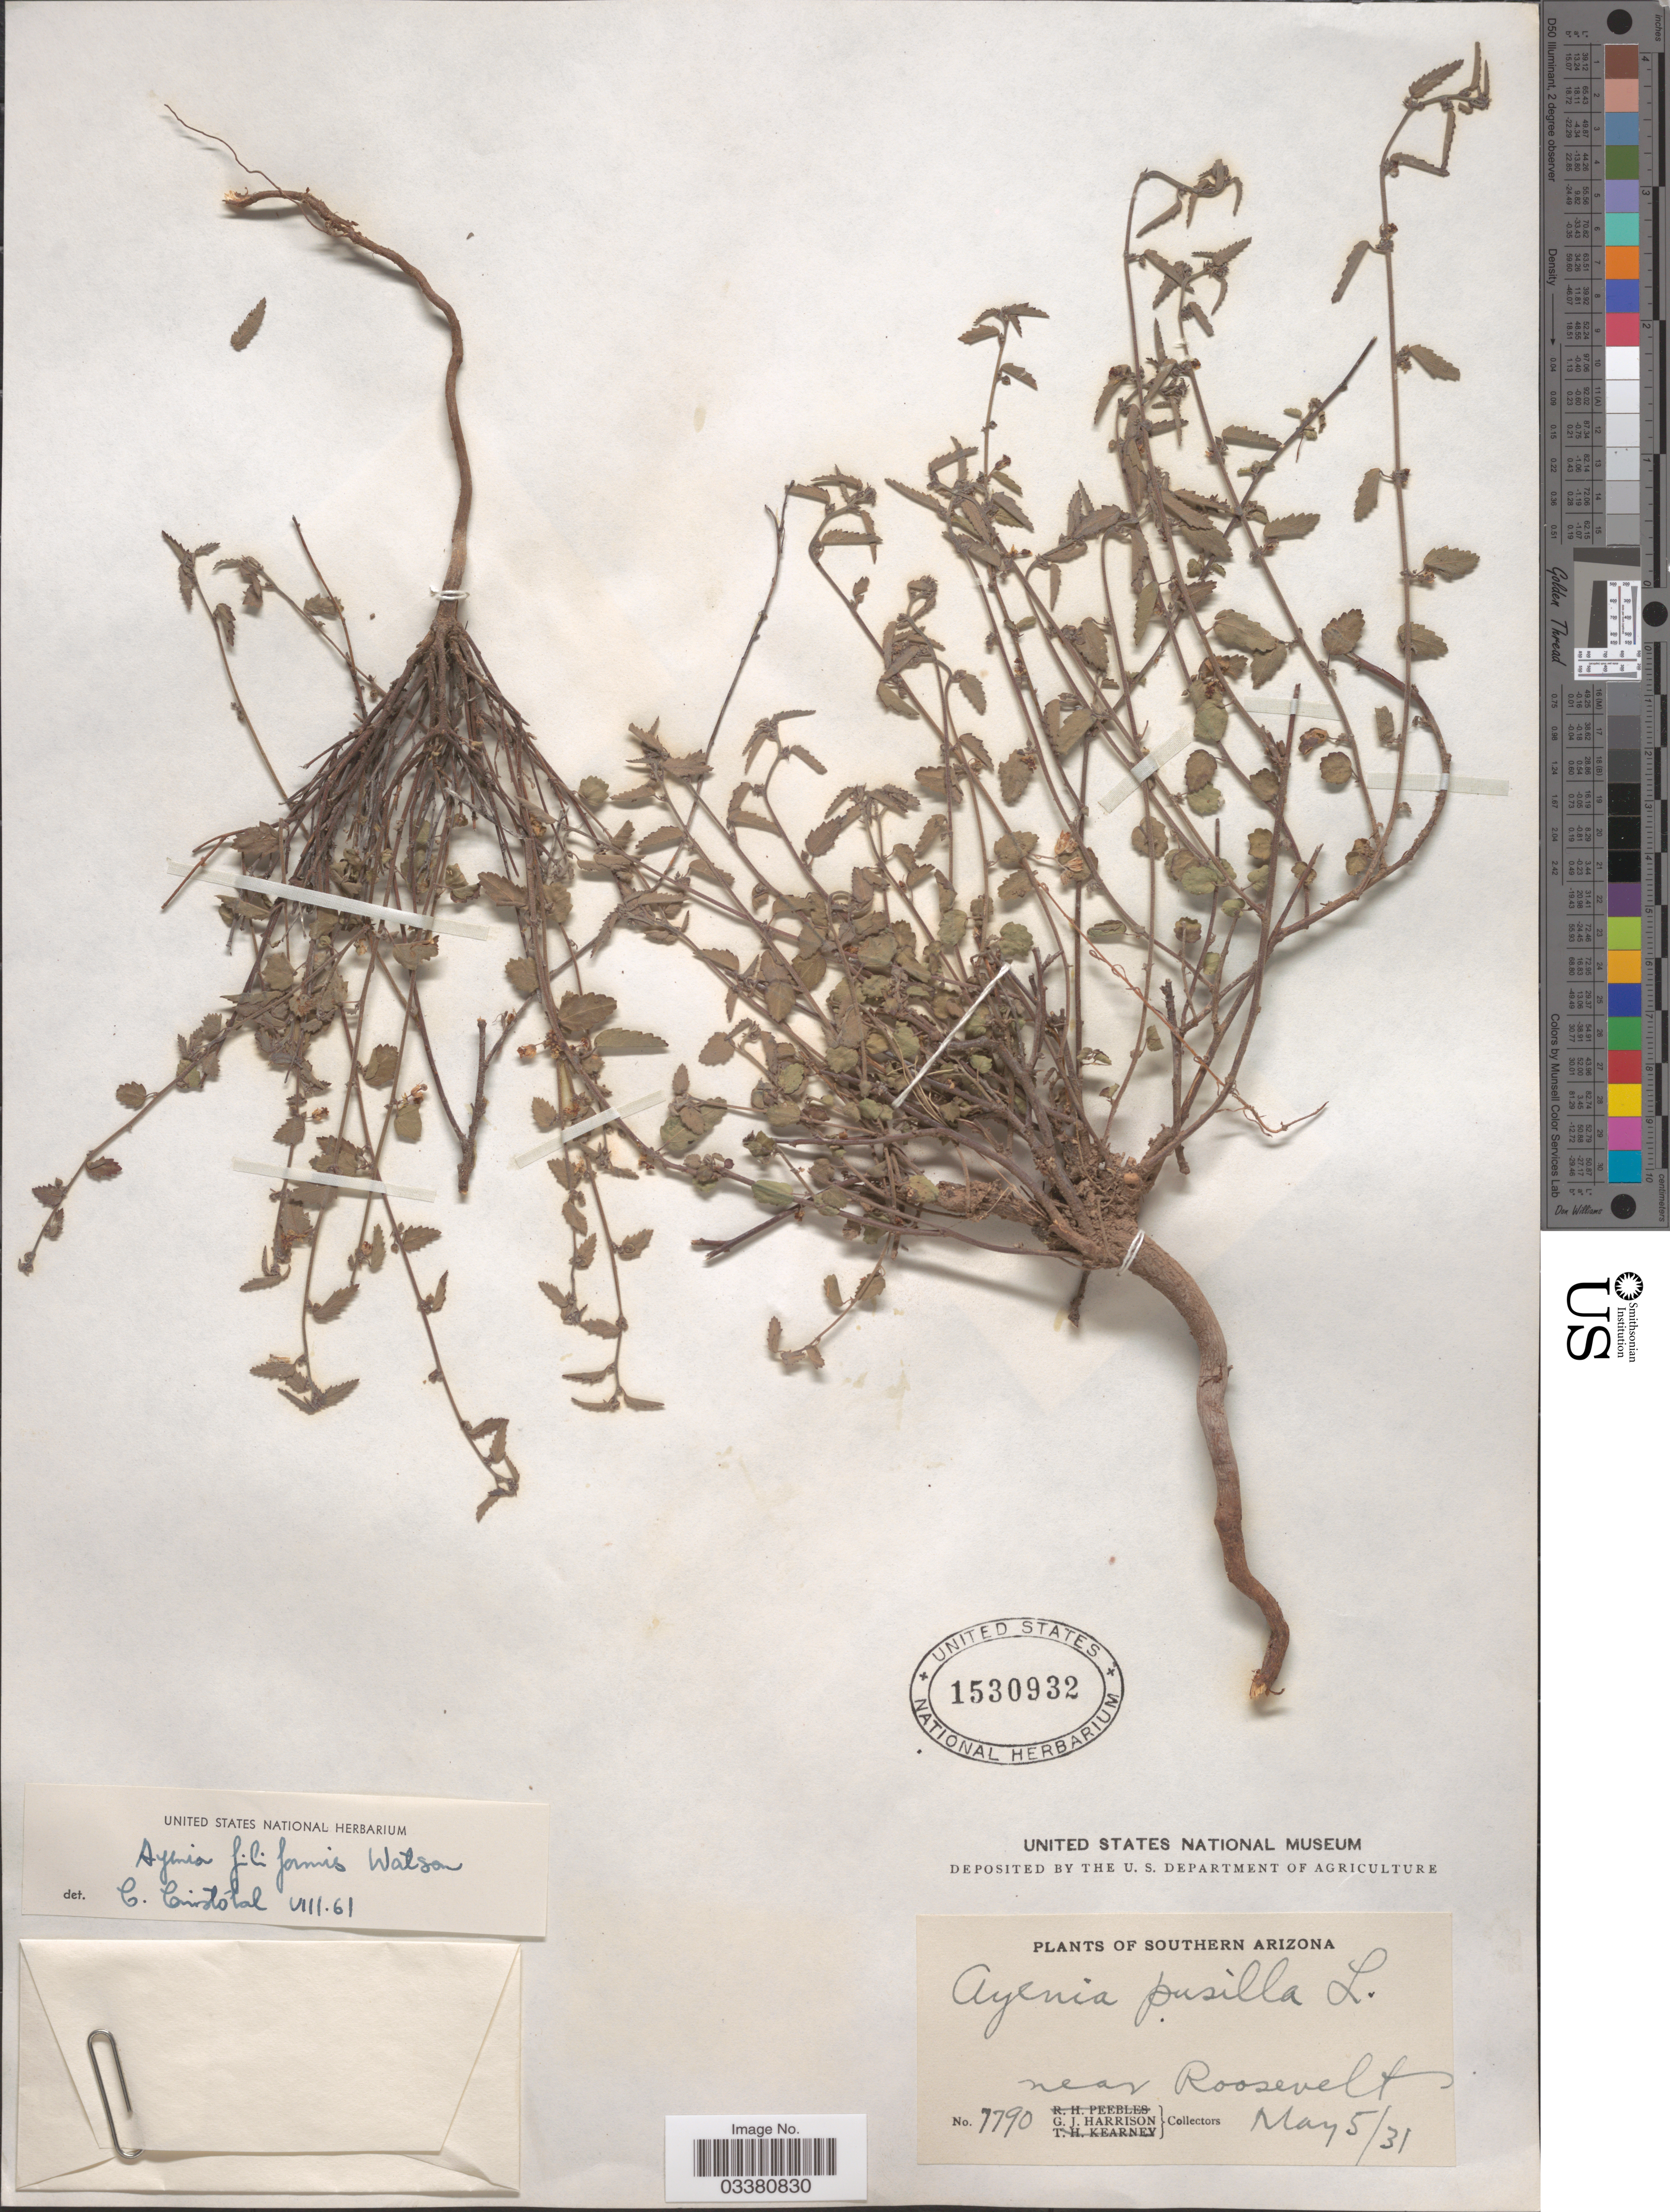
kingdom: Plantae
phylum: Tracheophyta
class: Magnoliopsida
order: Malvales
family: Malvaceae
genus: Ayenia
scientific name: Ayenia filiformis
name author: S. Watson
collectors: G. J. Harrison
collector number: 7790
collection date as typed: Transcribed d/m/y: 5/5/31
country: United States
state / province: Arizona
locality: Southern Arizona. Near Roosevelt.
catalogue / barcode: US 1530932